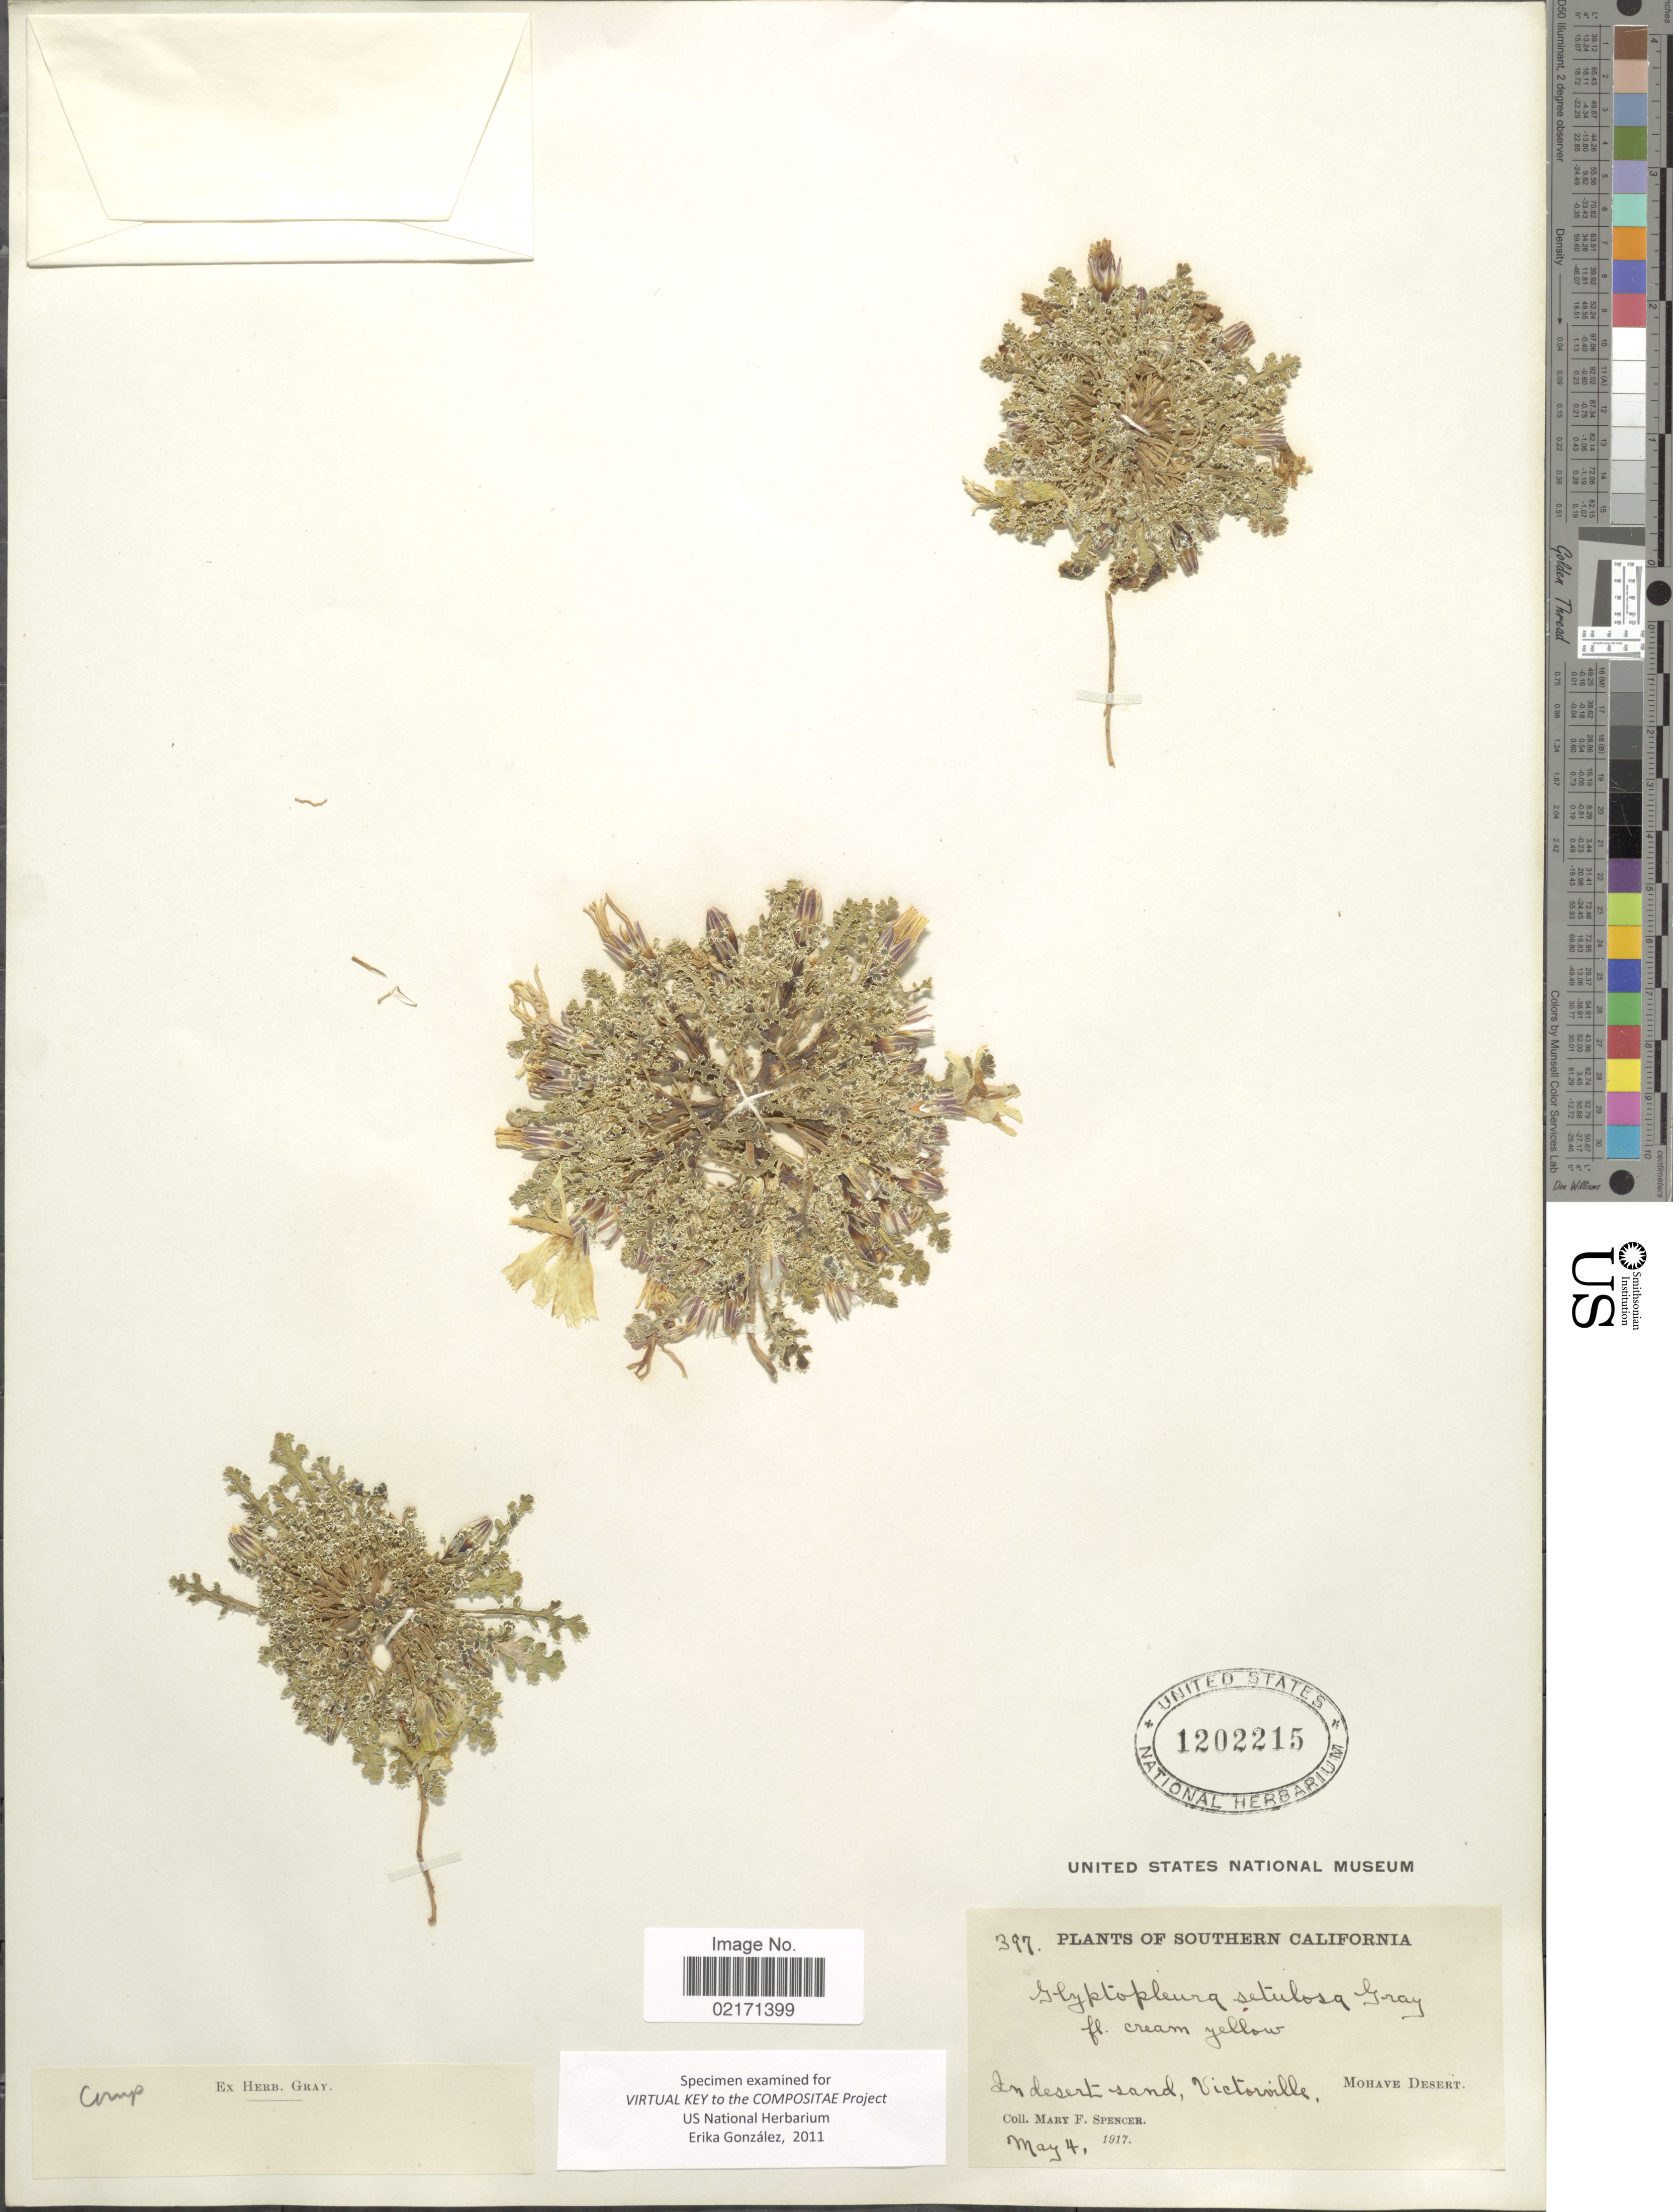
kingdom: Plantae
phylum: Tracheophyta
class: Magnoliopsida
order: Asterales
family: Asteraceae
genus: Glyptopleura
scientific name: Glyptopleura setulosa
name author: A. Gray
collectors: M. Spencer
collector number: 397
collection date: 1917-05-04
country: United States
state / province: California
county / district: Kern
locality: Southern California, Victorville, Mohave Desert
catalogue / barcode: US 1202215